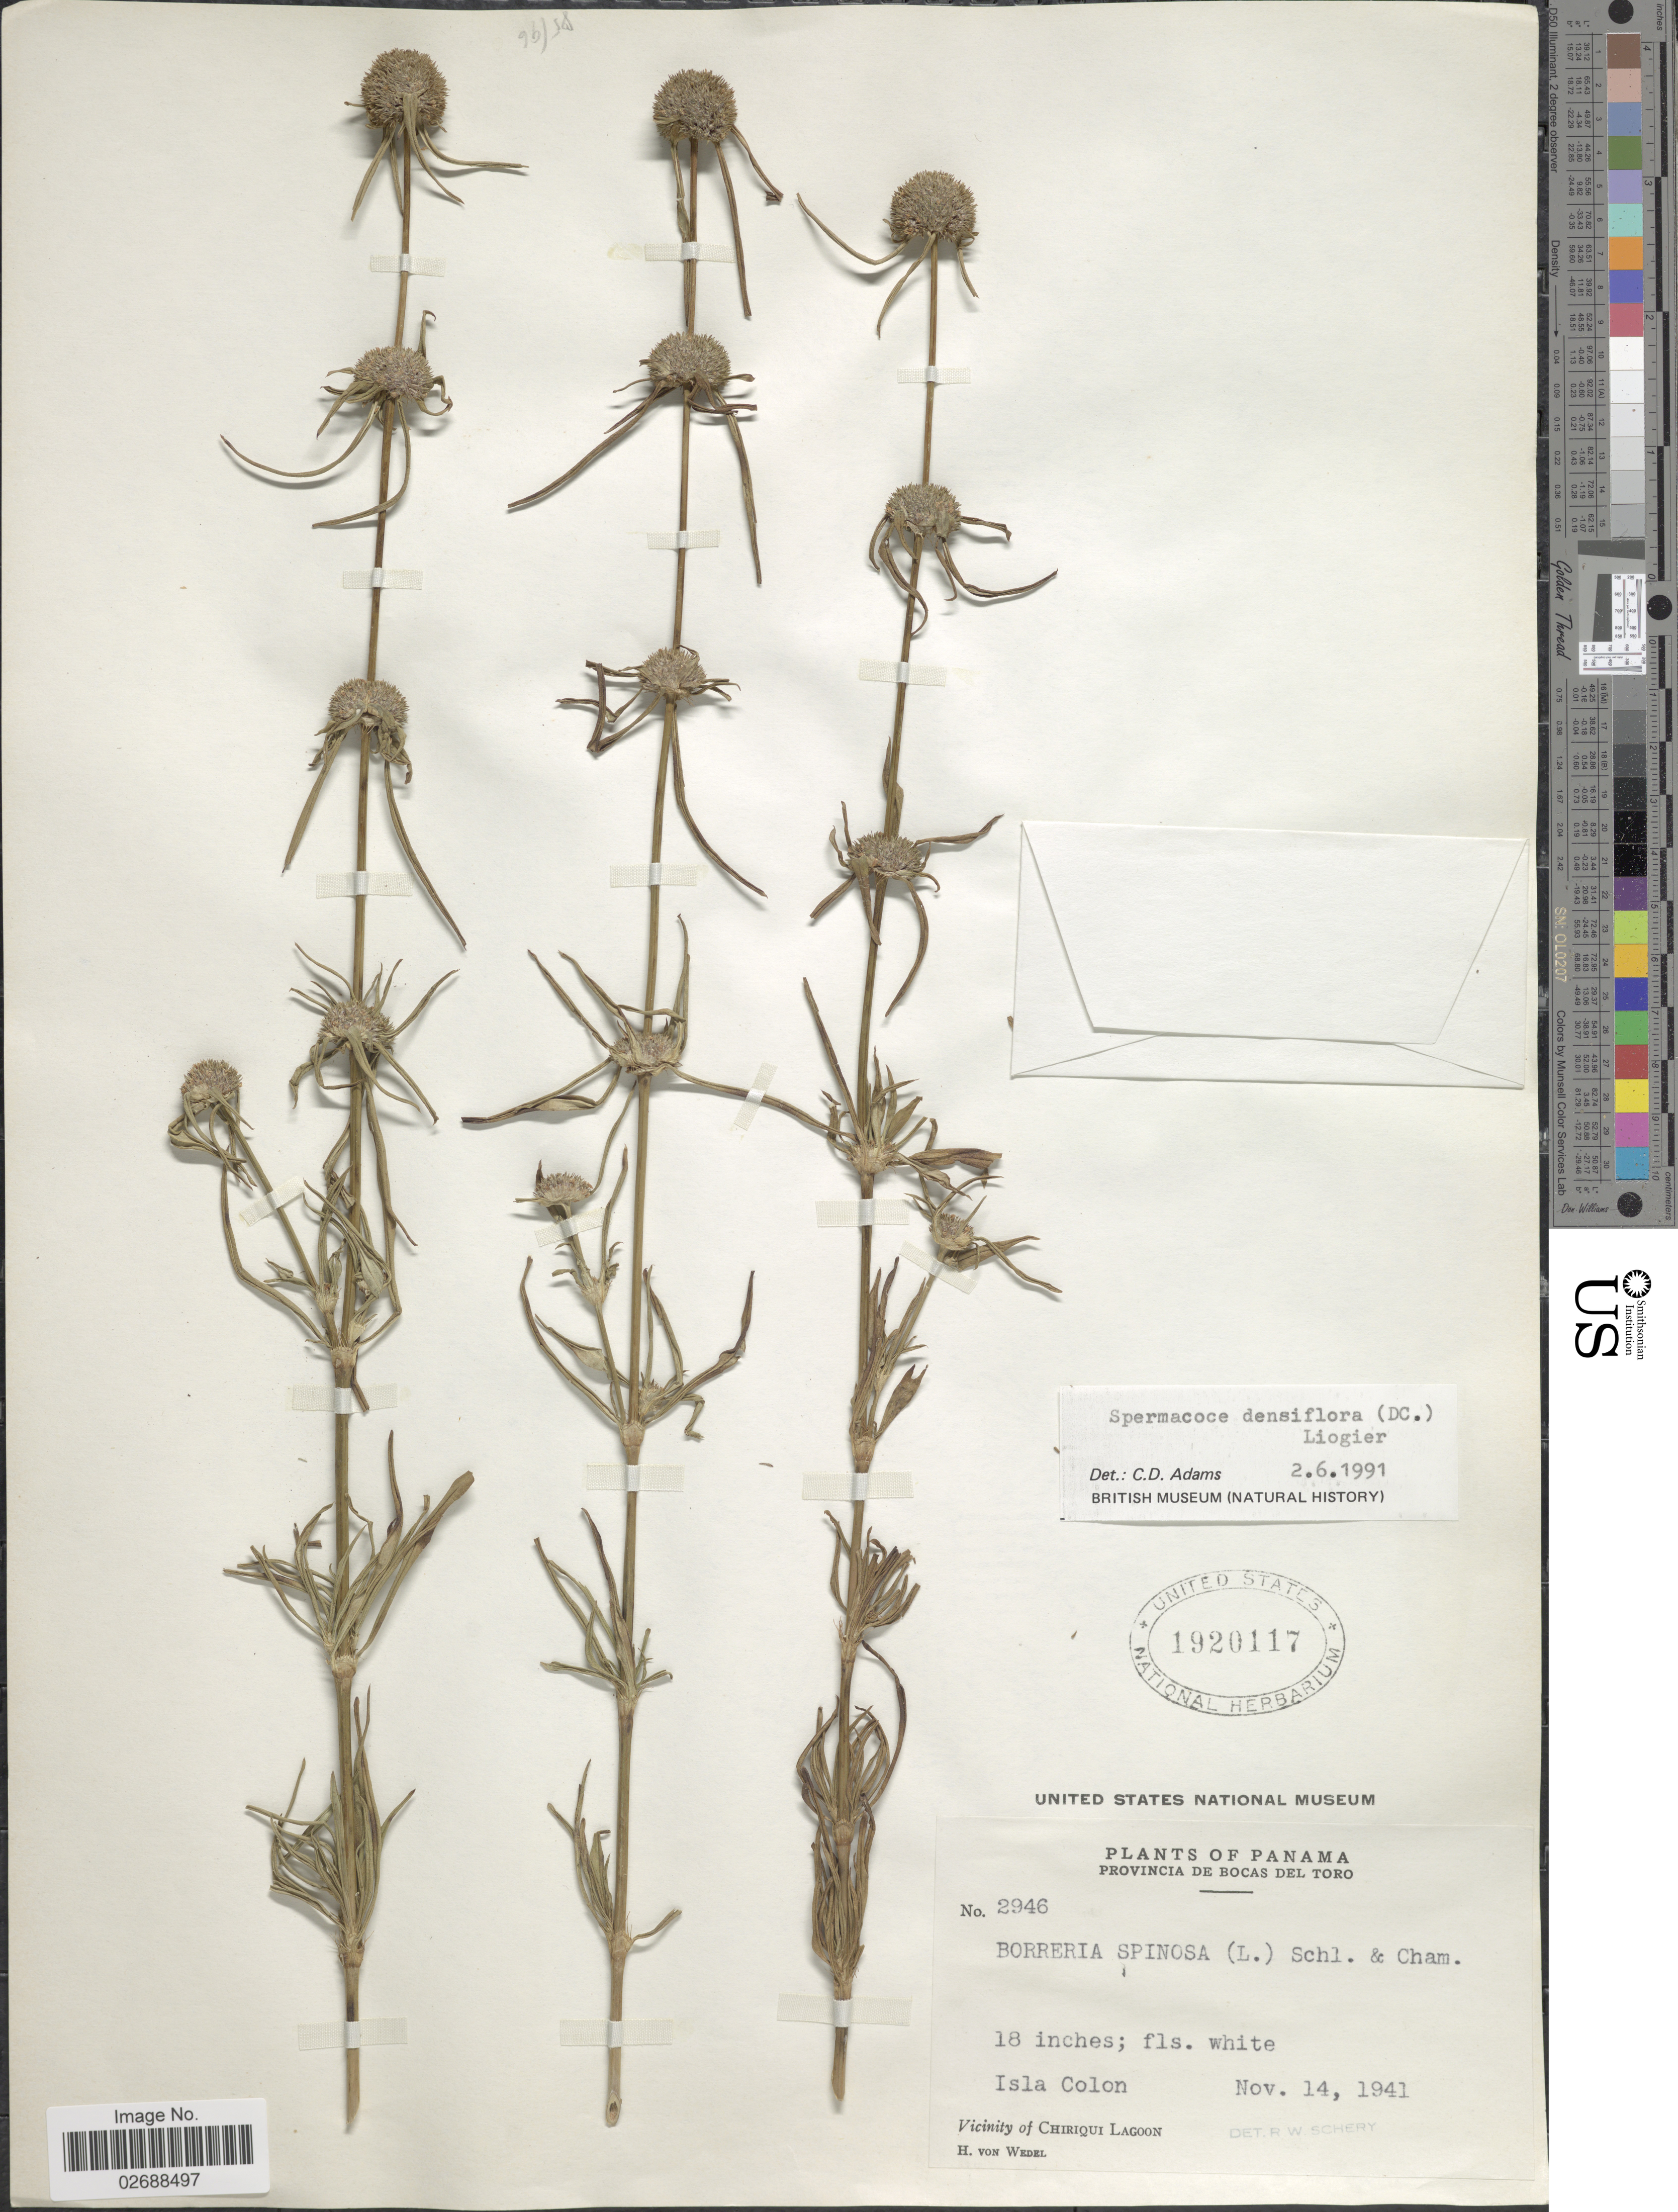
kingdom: Plantae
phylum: Tracheophyta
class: Magnoliopsida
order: Gentianales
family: Rubiaceae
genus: Spermacoce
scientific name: Spermacoce densiflora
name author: (DC.) Alain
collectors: H. von Wedel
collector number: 2946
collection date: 1941-11-14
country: Panama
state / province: Bocas del Toro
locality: Isla Colon. Vicinity of Chirique Lagoon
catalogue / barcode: US 1920117